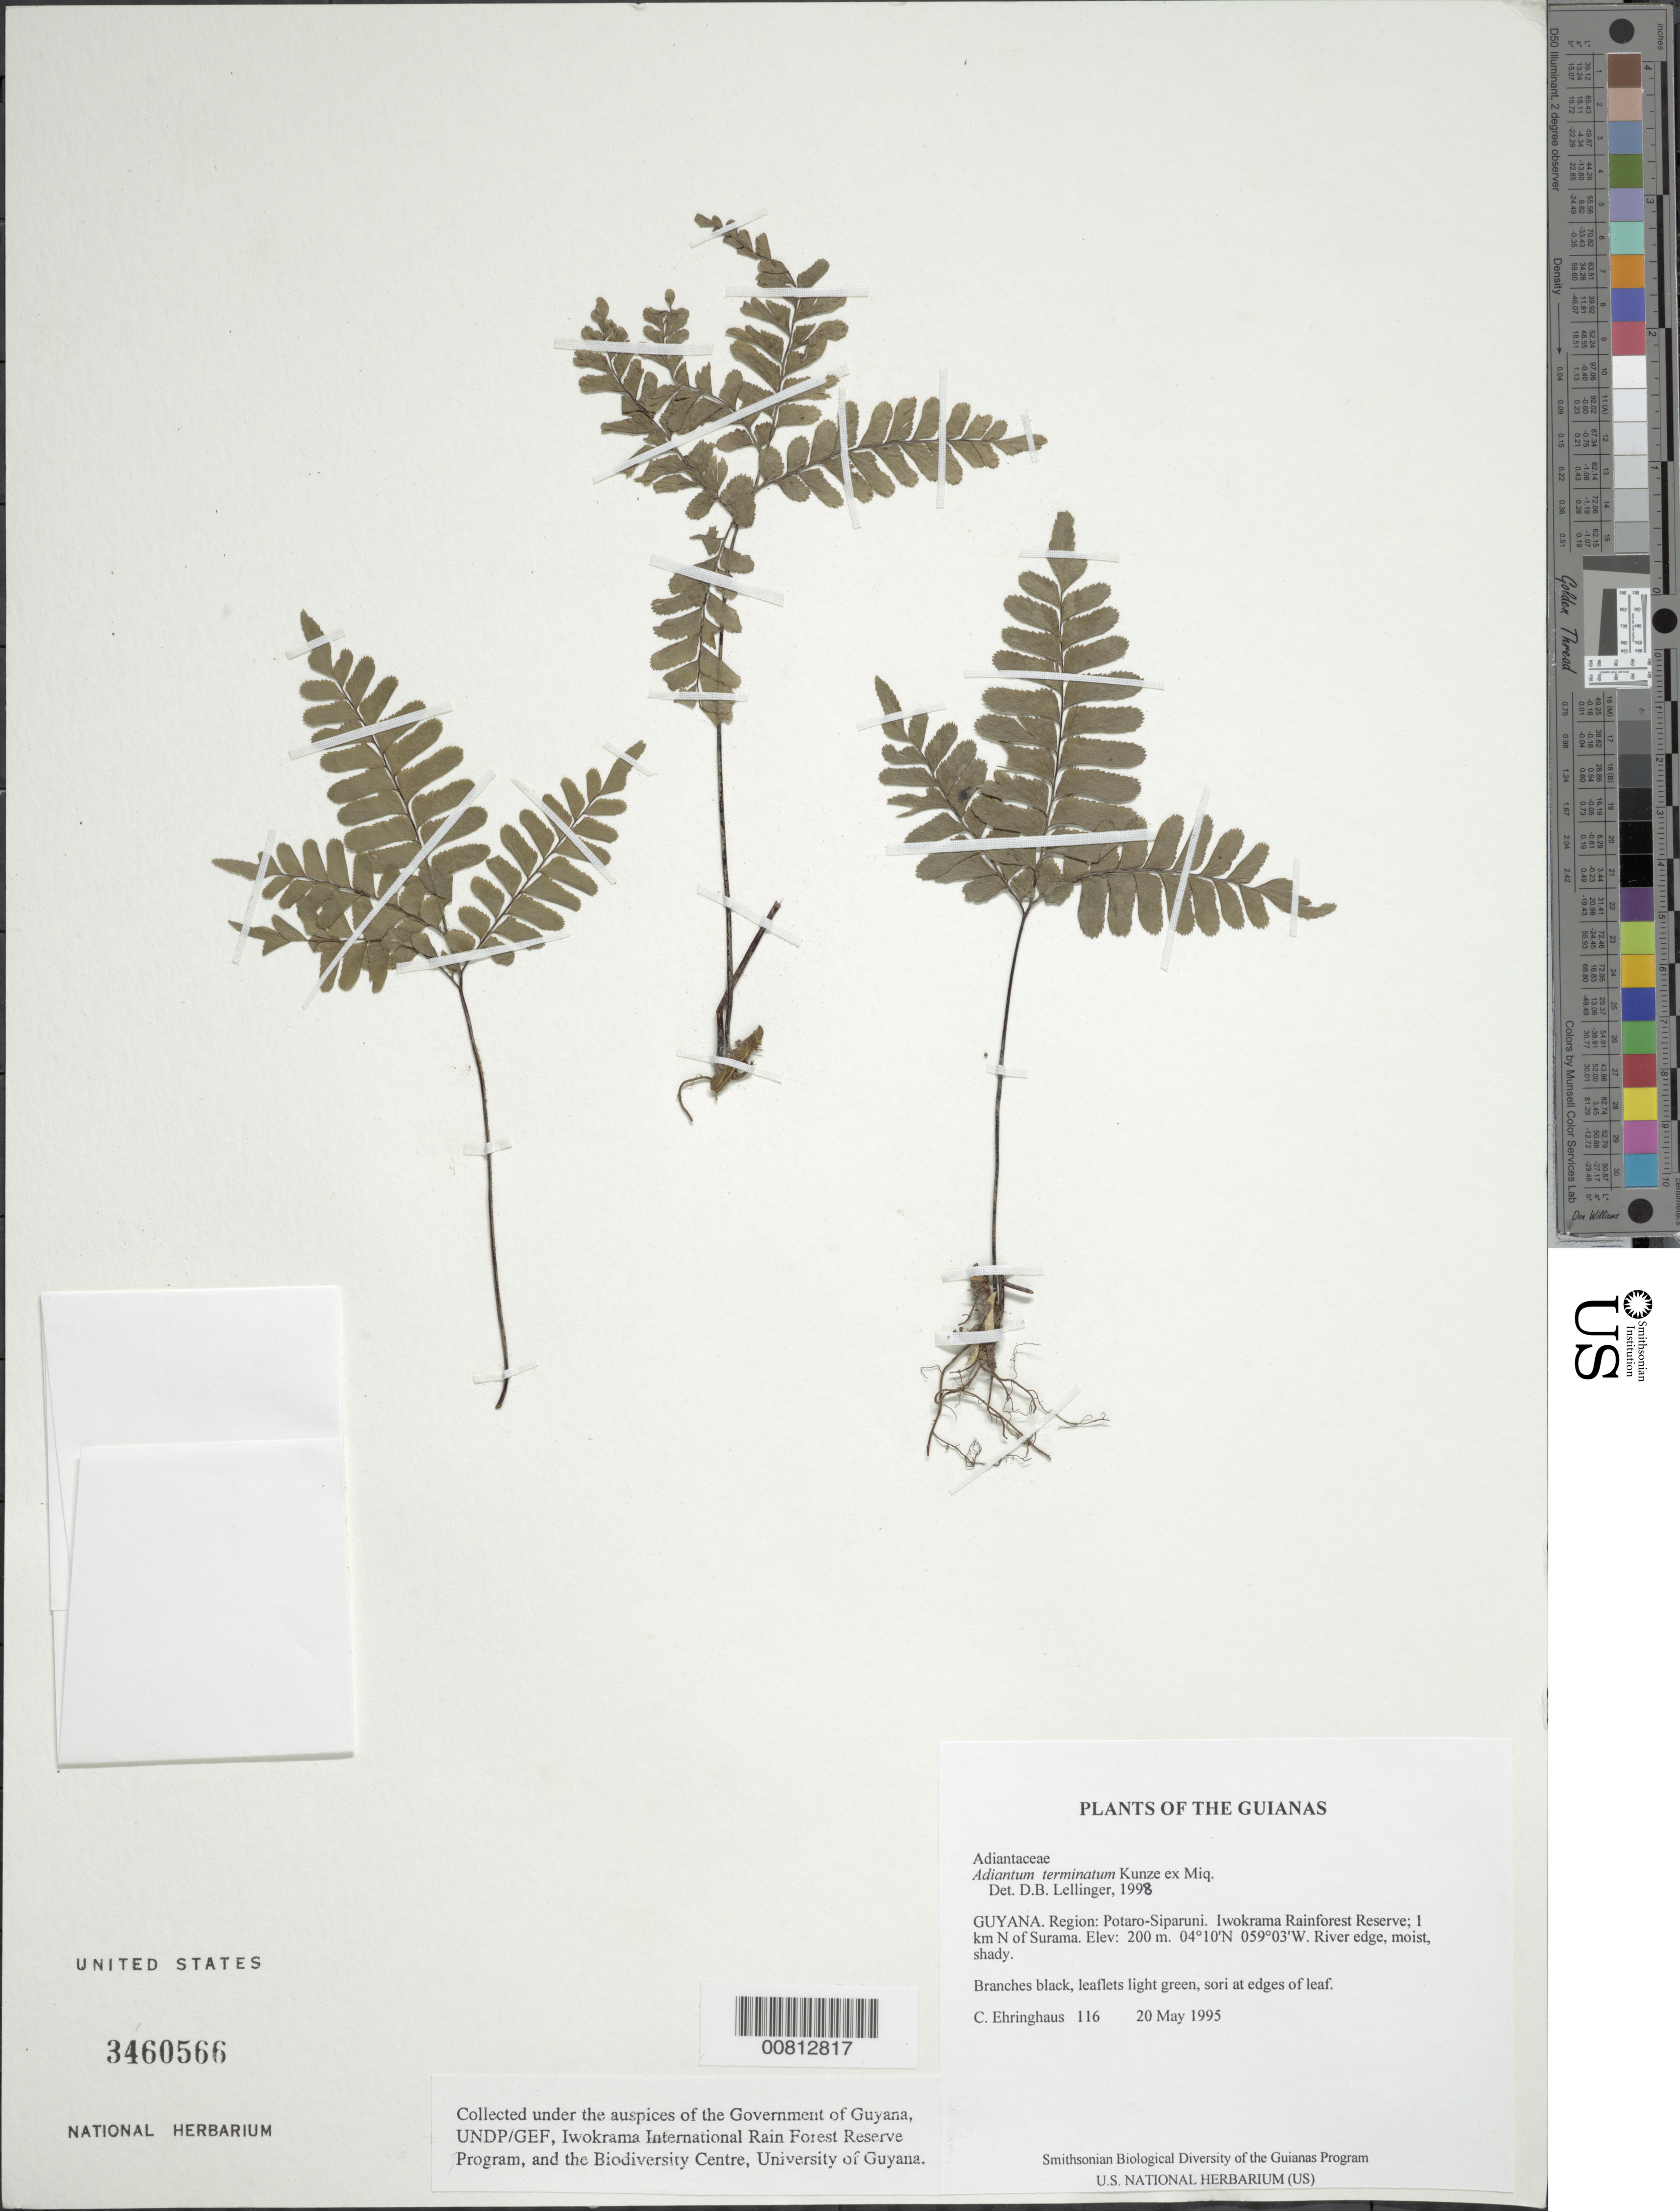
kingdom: Plantae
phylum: Tracheophyta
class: Polypodiopsida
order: Polypodiales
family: Pteridaceae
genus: Adiantum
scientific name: Adiantum terminatum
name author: Kunze ex Miq.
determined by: Lellinger, David B., (BOT), Smithsonian Institution - National Museum of Natural History (UNITED STATES)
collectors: C. Ehringhaus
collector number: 116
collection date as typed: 20 May 1995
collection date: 1995-05-20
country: Guyana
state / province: Potaro-Siparuni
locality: Iwokrama Rainforest Reserve; 1 km N of Surama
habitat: River edge, moist, shady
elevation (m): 200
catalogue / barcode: US 3460566